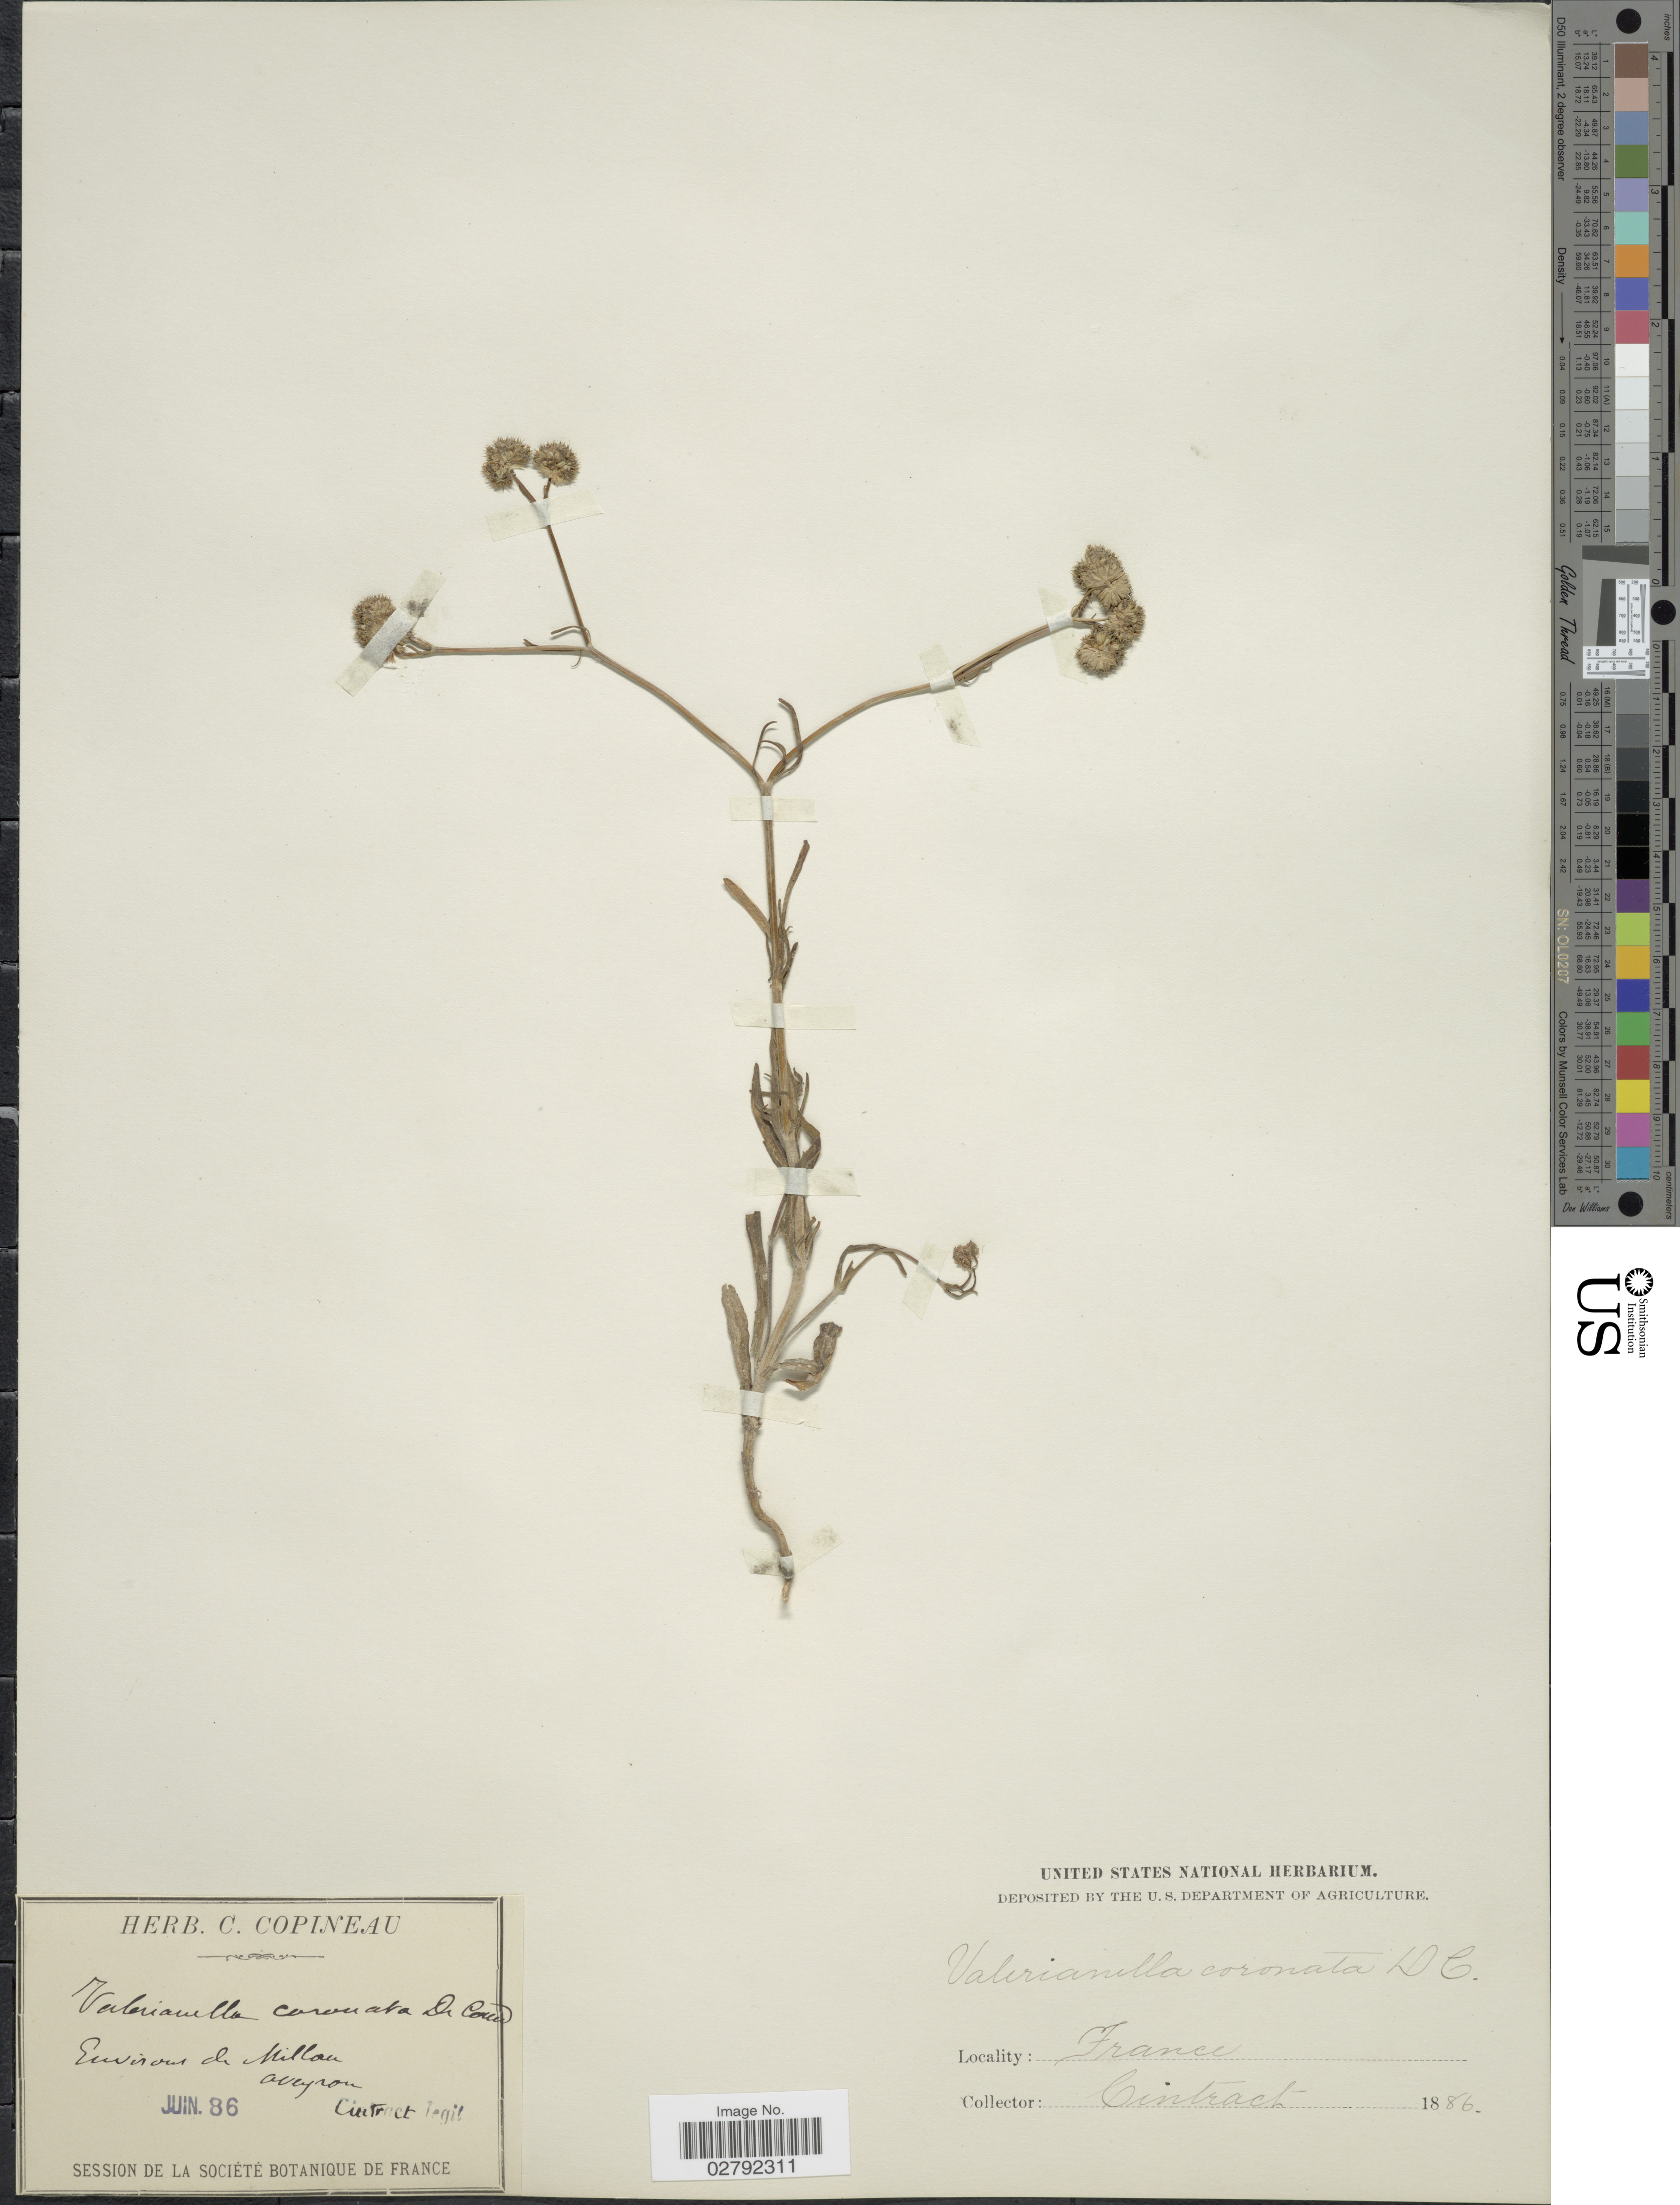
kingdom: Plantae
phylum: Tracheophyta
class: Magnoliopsida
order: Dipsacales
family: Caprifoliaceae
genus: Valerianella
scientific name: Valerianella coronata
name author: (L.) DC.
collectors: Cintract, --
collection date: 1886-06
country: France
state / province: Occitanie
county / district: Aveyron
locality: Environs de Millon. Aveyron